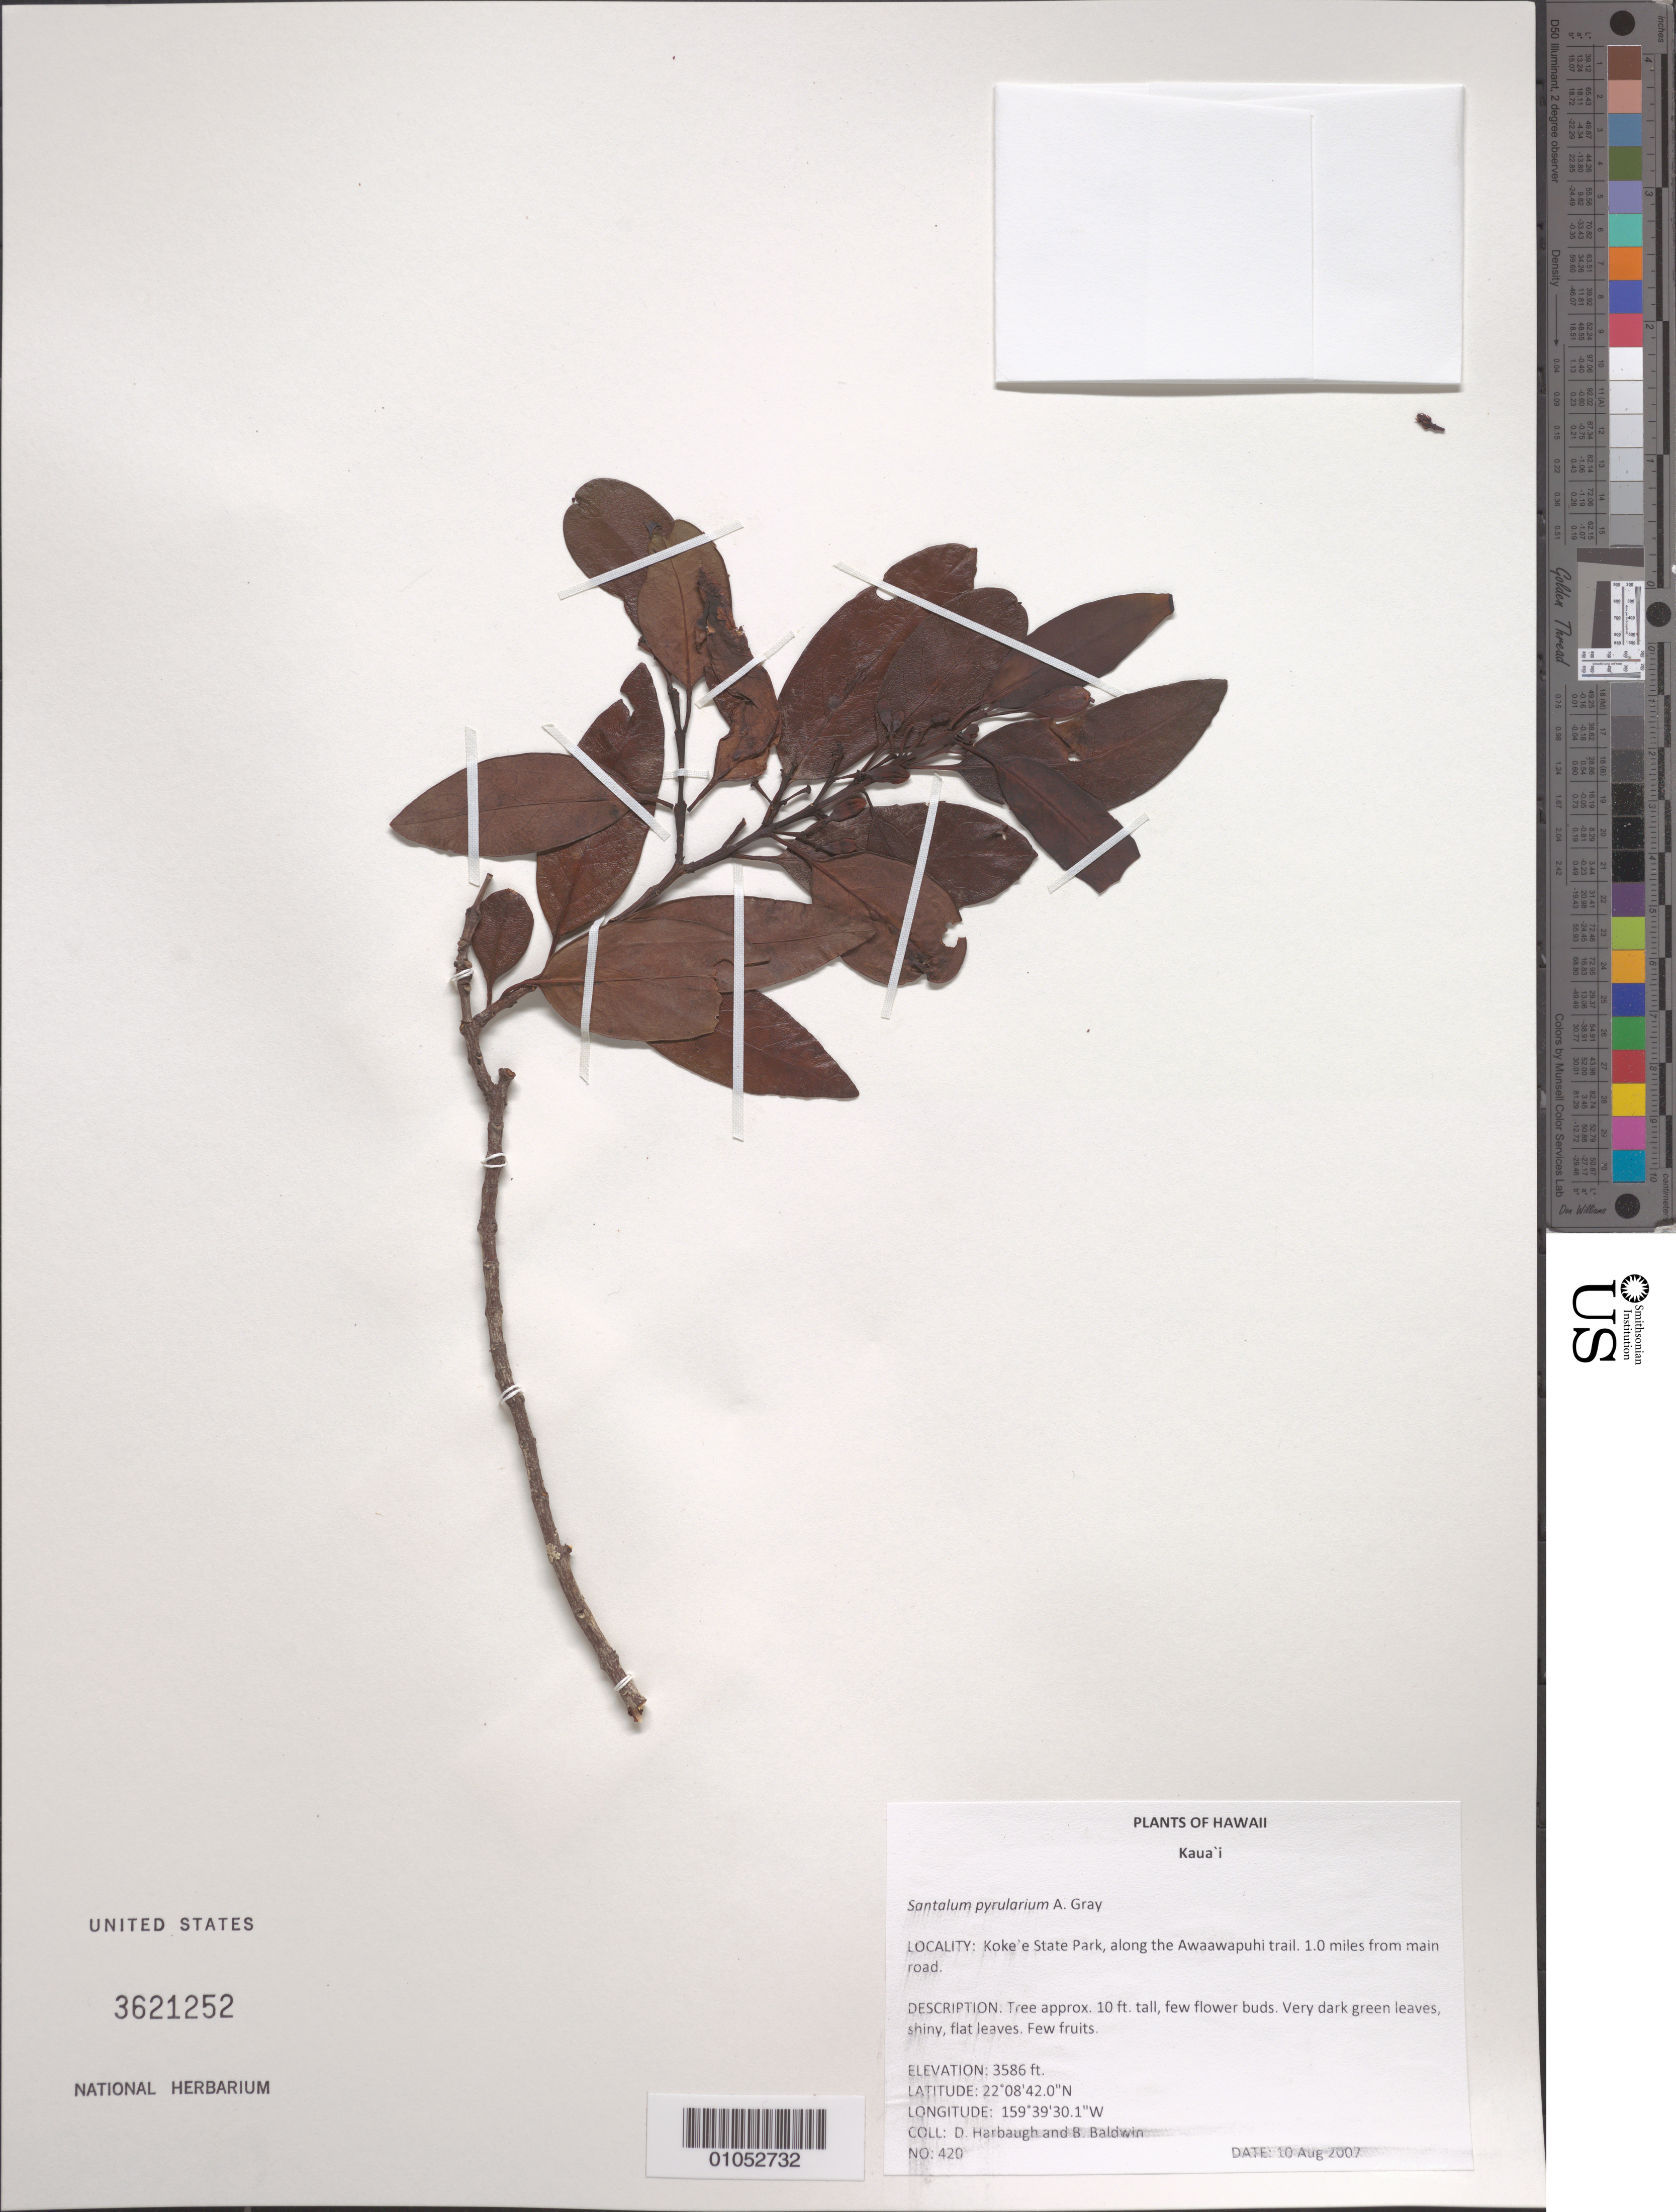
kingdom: Plantae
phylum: Tracheophyta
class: Magnoliopsida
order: Santalales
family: Santalaceae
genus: Santalum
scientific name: Santalum pyrularium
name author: A. Gray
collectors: D. Harbaugh & B. Baldwin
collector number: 420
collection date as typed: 10 Aug 2007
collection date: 2007-08-10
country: United States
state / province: Hawaii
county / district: Kauai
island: Kaua'i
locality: Kokee State Park, along the Awaawapuhi Trail, 1.0 miles from main road.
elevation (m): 1093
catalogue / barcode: US 3621252